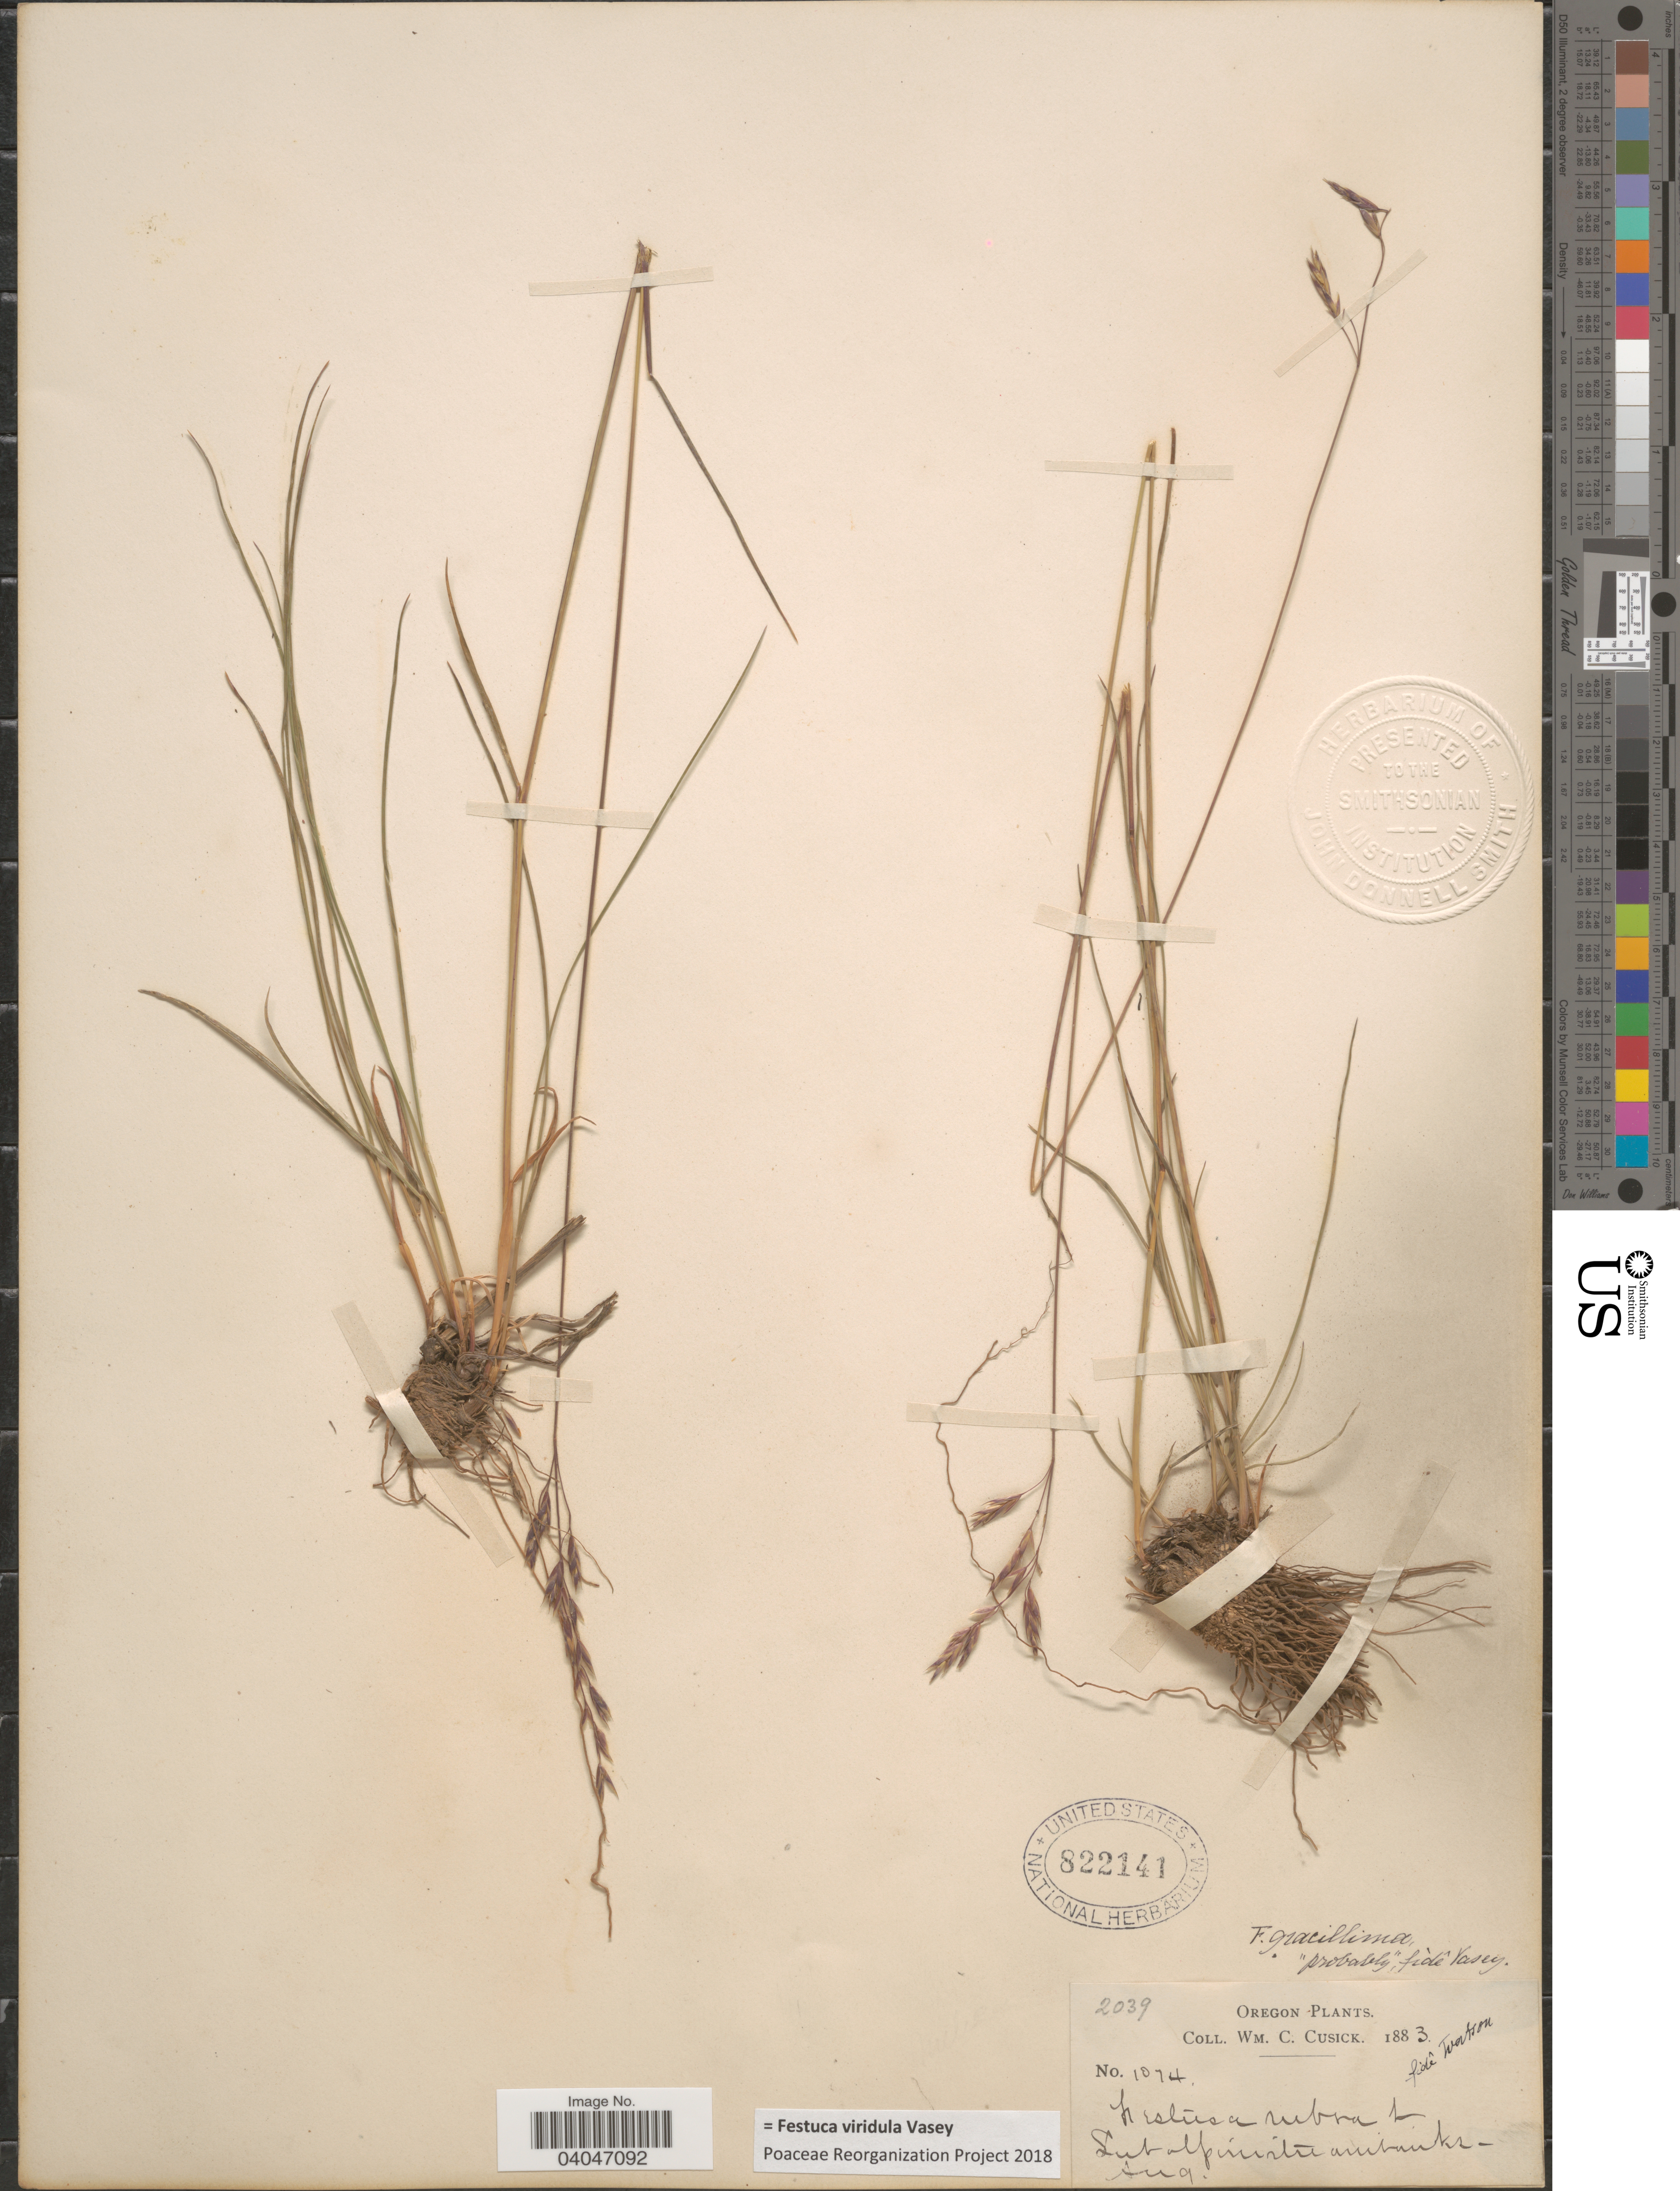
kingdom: Plantae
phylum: Tracheophyta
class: Liliopsida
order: Poales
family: Poaceae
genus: Festuca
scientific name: Festuca viridula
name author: Vasey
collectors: W. C. Cusick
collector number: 1074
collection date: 1883-08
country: United States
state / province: Oregon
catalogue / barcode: US 822141